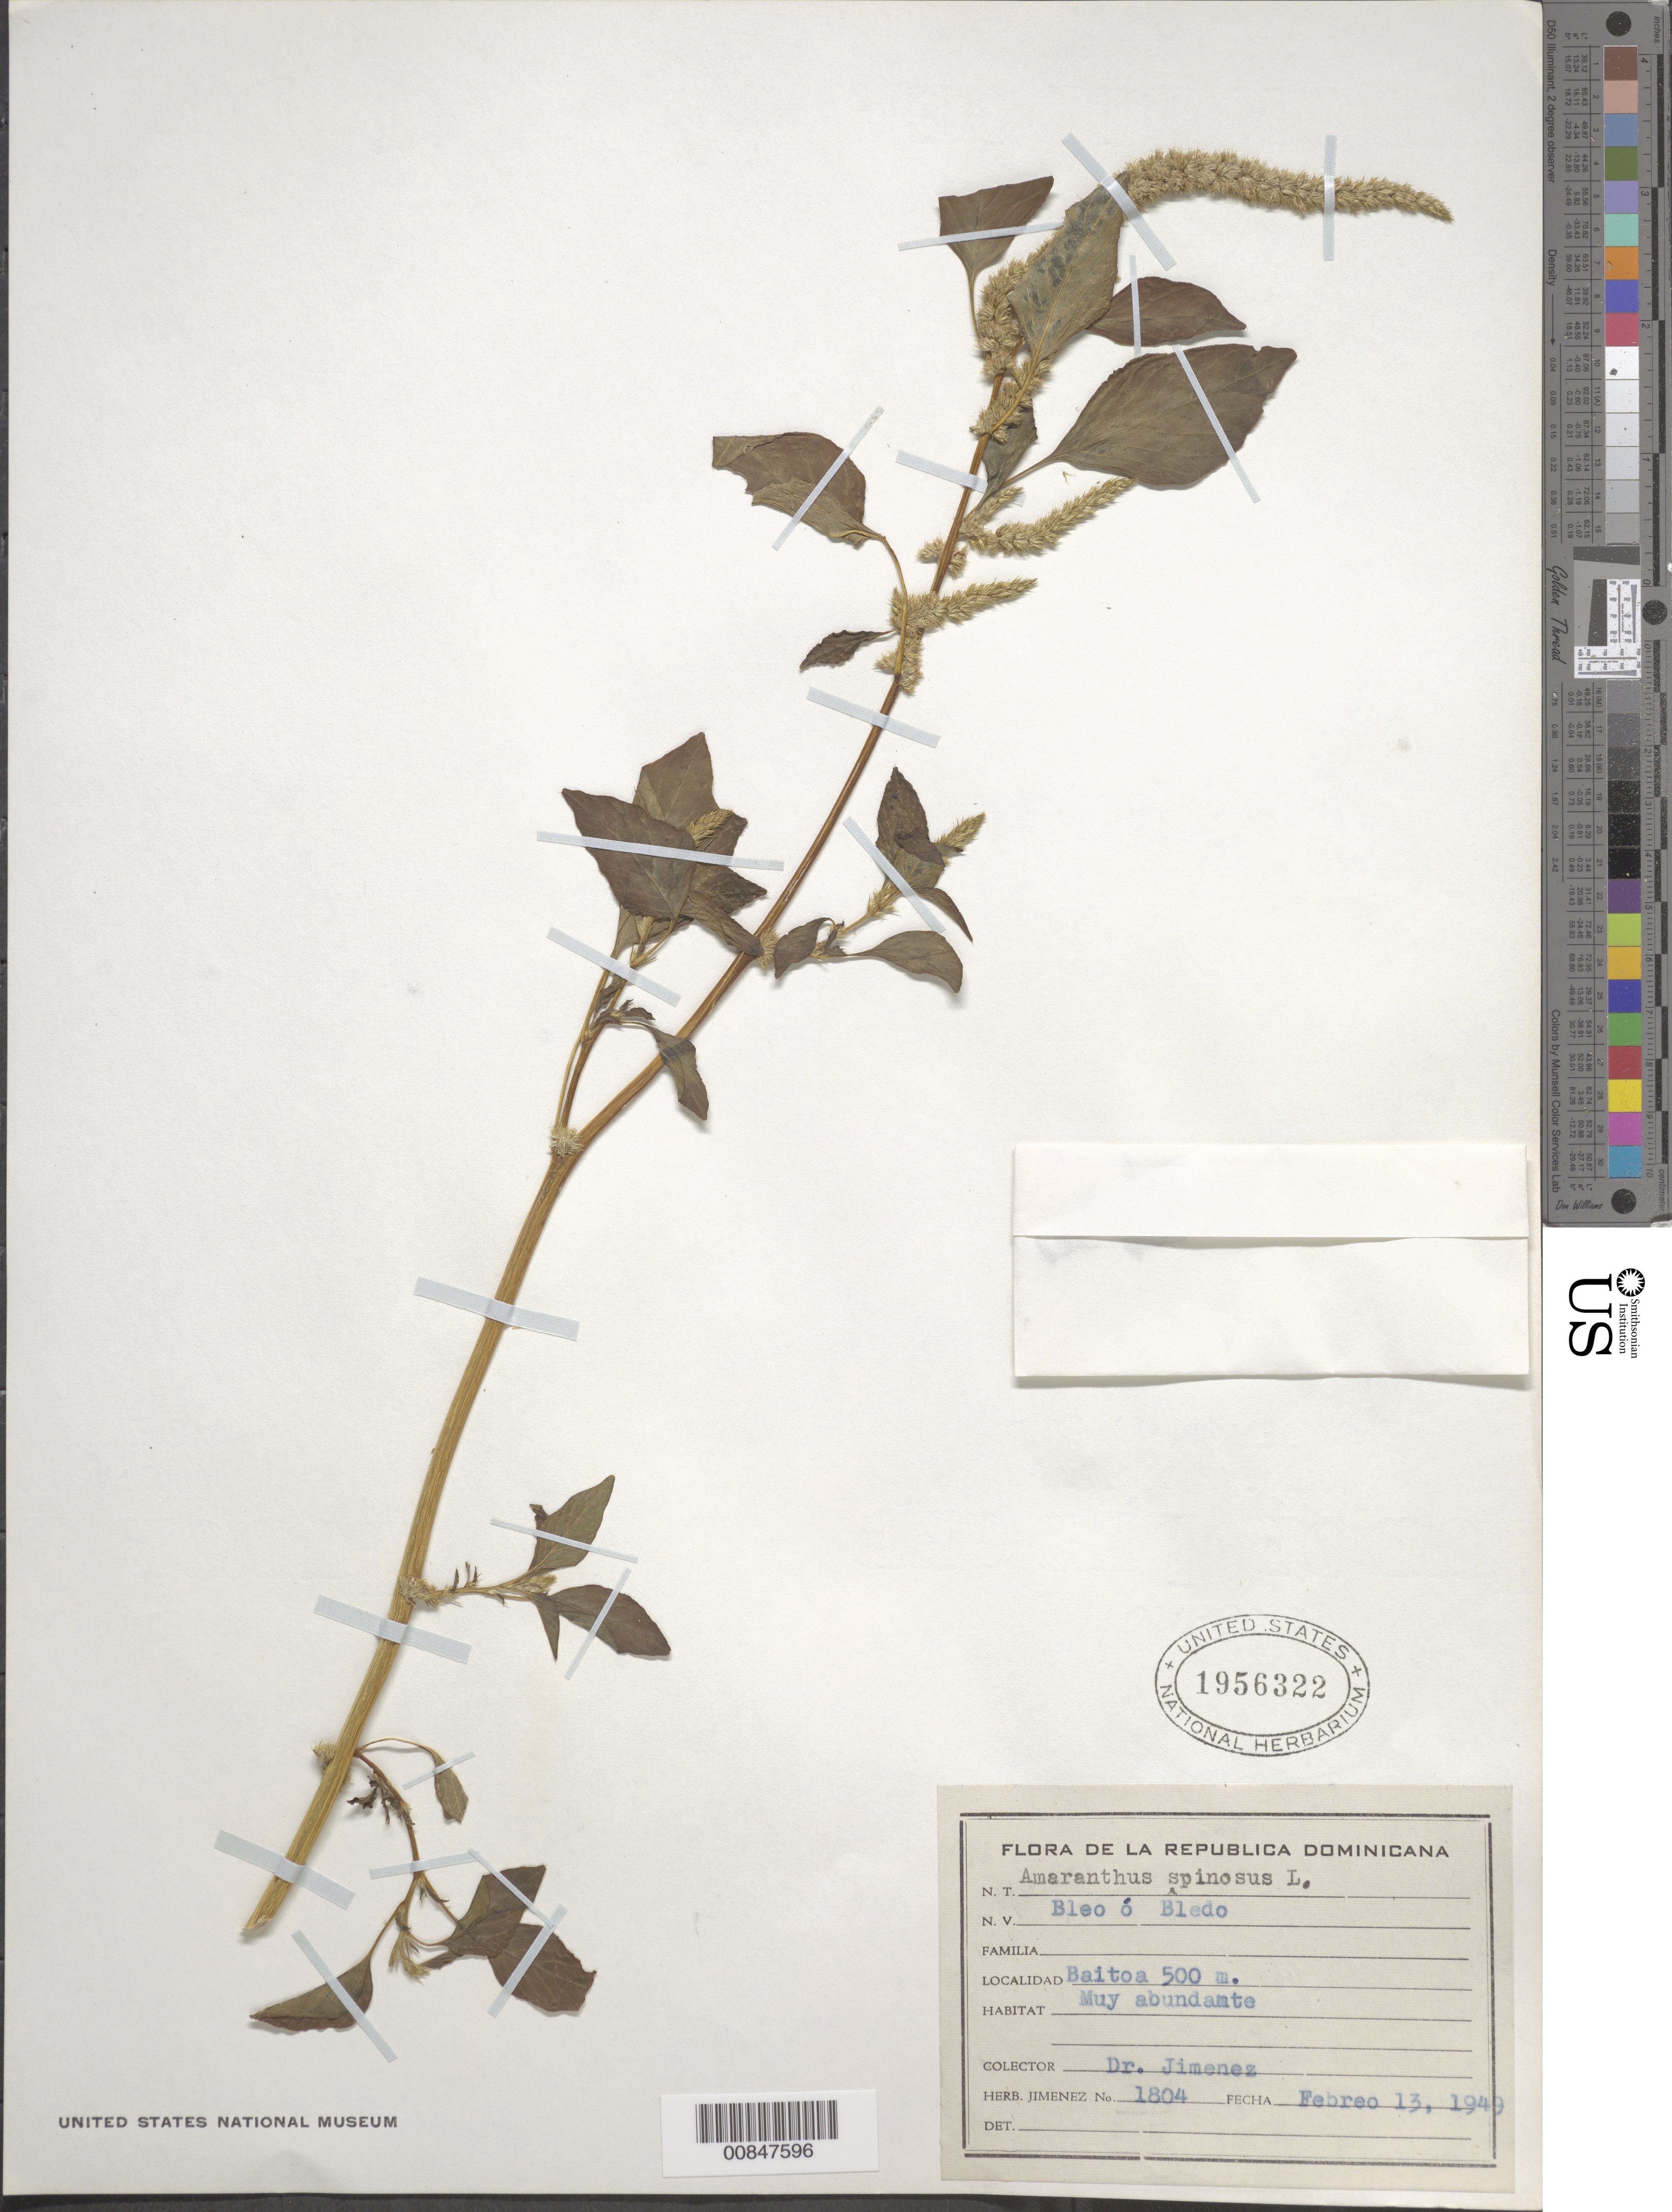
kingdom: Plantae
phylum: Tracheophyta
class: Magnoliopsida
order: Caryophyllales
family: Amaranthaceae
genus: Amaranthus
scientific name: Amaranthus spinosus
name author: L.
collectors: J. J. Jiménez Almonte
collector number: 1804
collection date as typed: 13 Feb 1949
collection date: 1949-02-13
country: Dominican Republic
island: Hispaniola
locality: Baitoa.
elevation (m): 500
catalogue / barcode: US 1956322